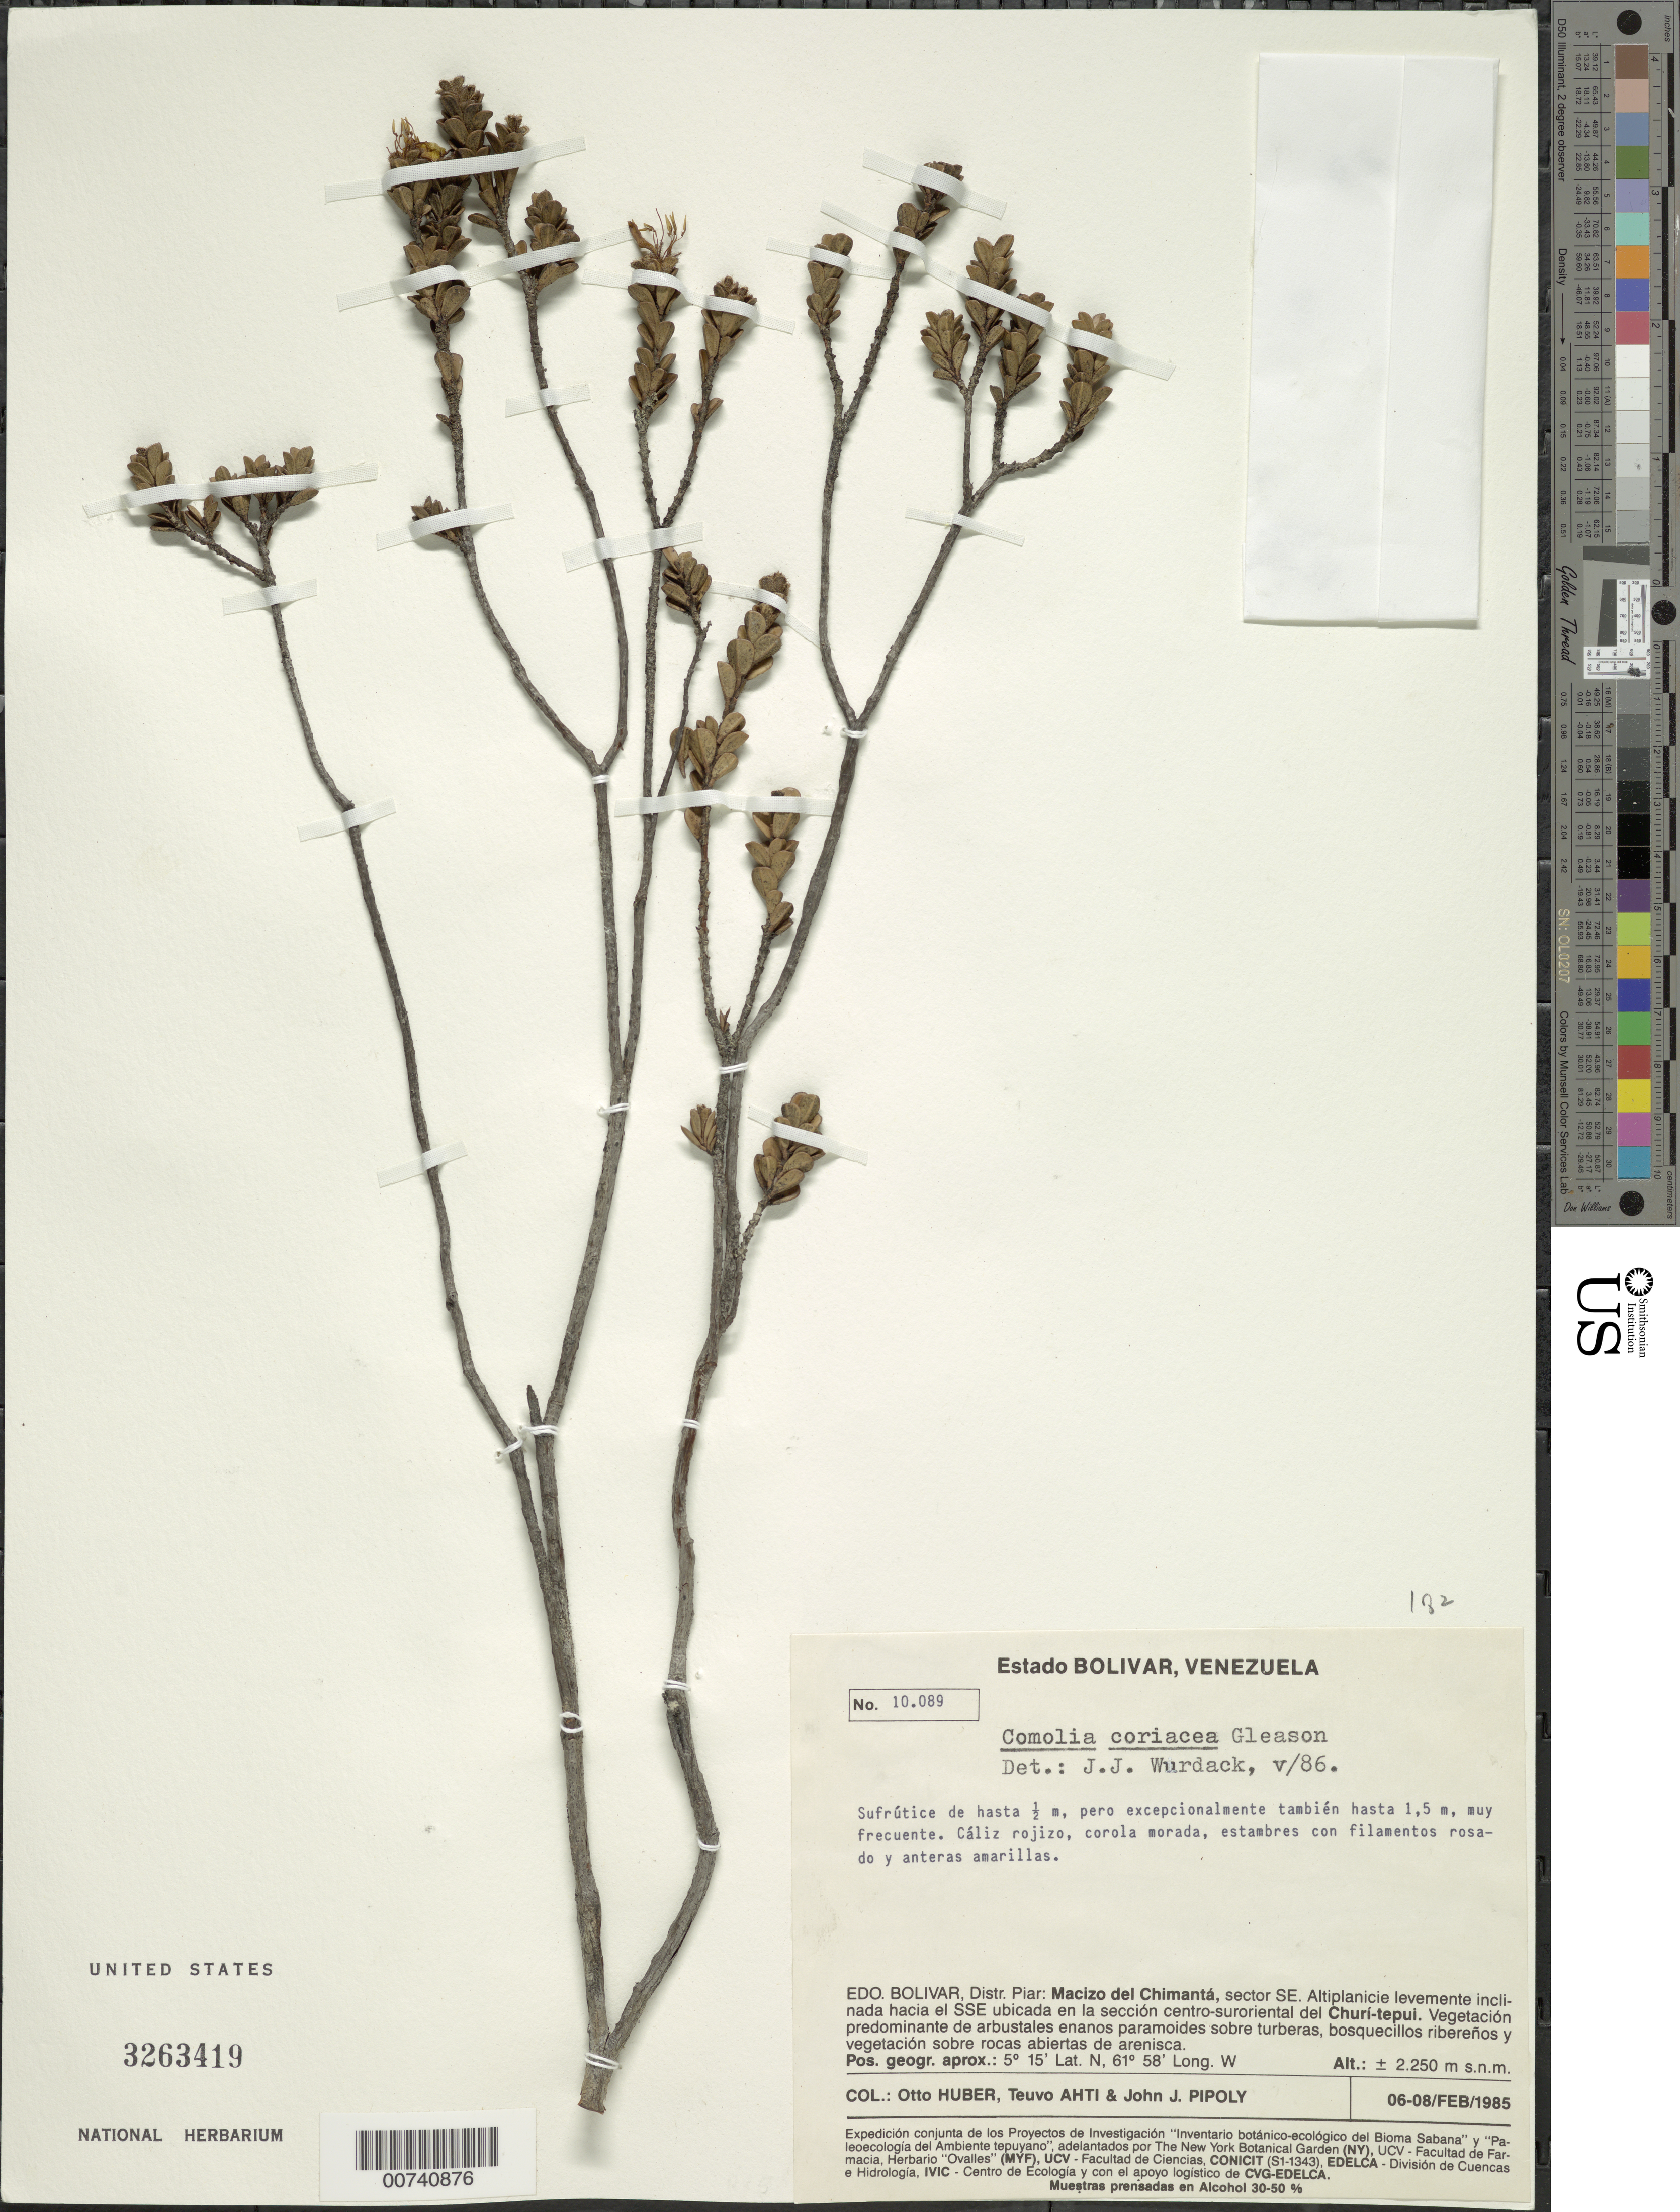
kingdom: Plantae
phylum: Tracheophyta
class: Magnoliopsida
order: Myrtales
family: Melastomataceae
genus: Comoliopsis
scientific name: Comoliopsis coriacea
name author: (Gleason) M.J. Rocha & P.J.F. Guim.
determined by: Nunes da Silva, Diego, (RB), Jardim Botanico do Rio de Janeiro - Herbario (BRAZIL)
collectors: O. Huber, T. T. Ahti & J. J. Pipoly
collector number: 10089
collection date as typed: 6-Feb-85 to 8-Feb-85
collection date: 1985-02-06/1985-02-08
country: Venezuela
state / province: Bolívar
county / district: Piar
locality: Macizo del Chimantá, SE Churí-tepuí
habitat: Arbustales enanos paramoides sobre turberas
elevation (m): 2250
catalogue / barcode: US 3263419